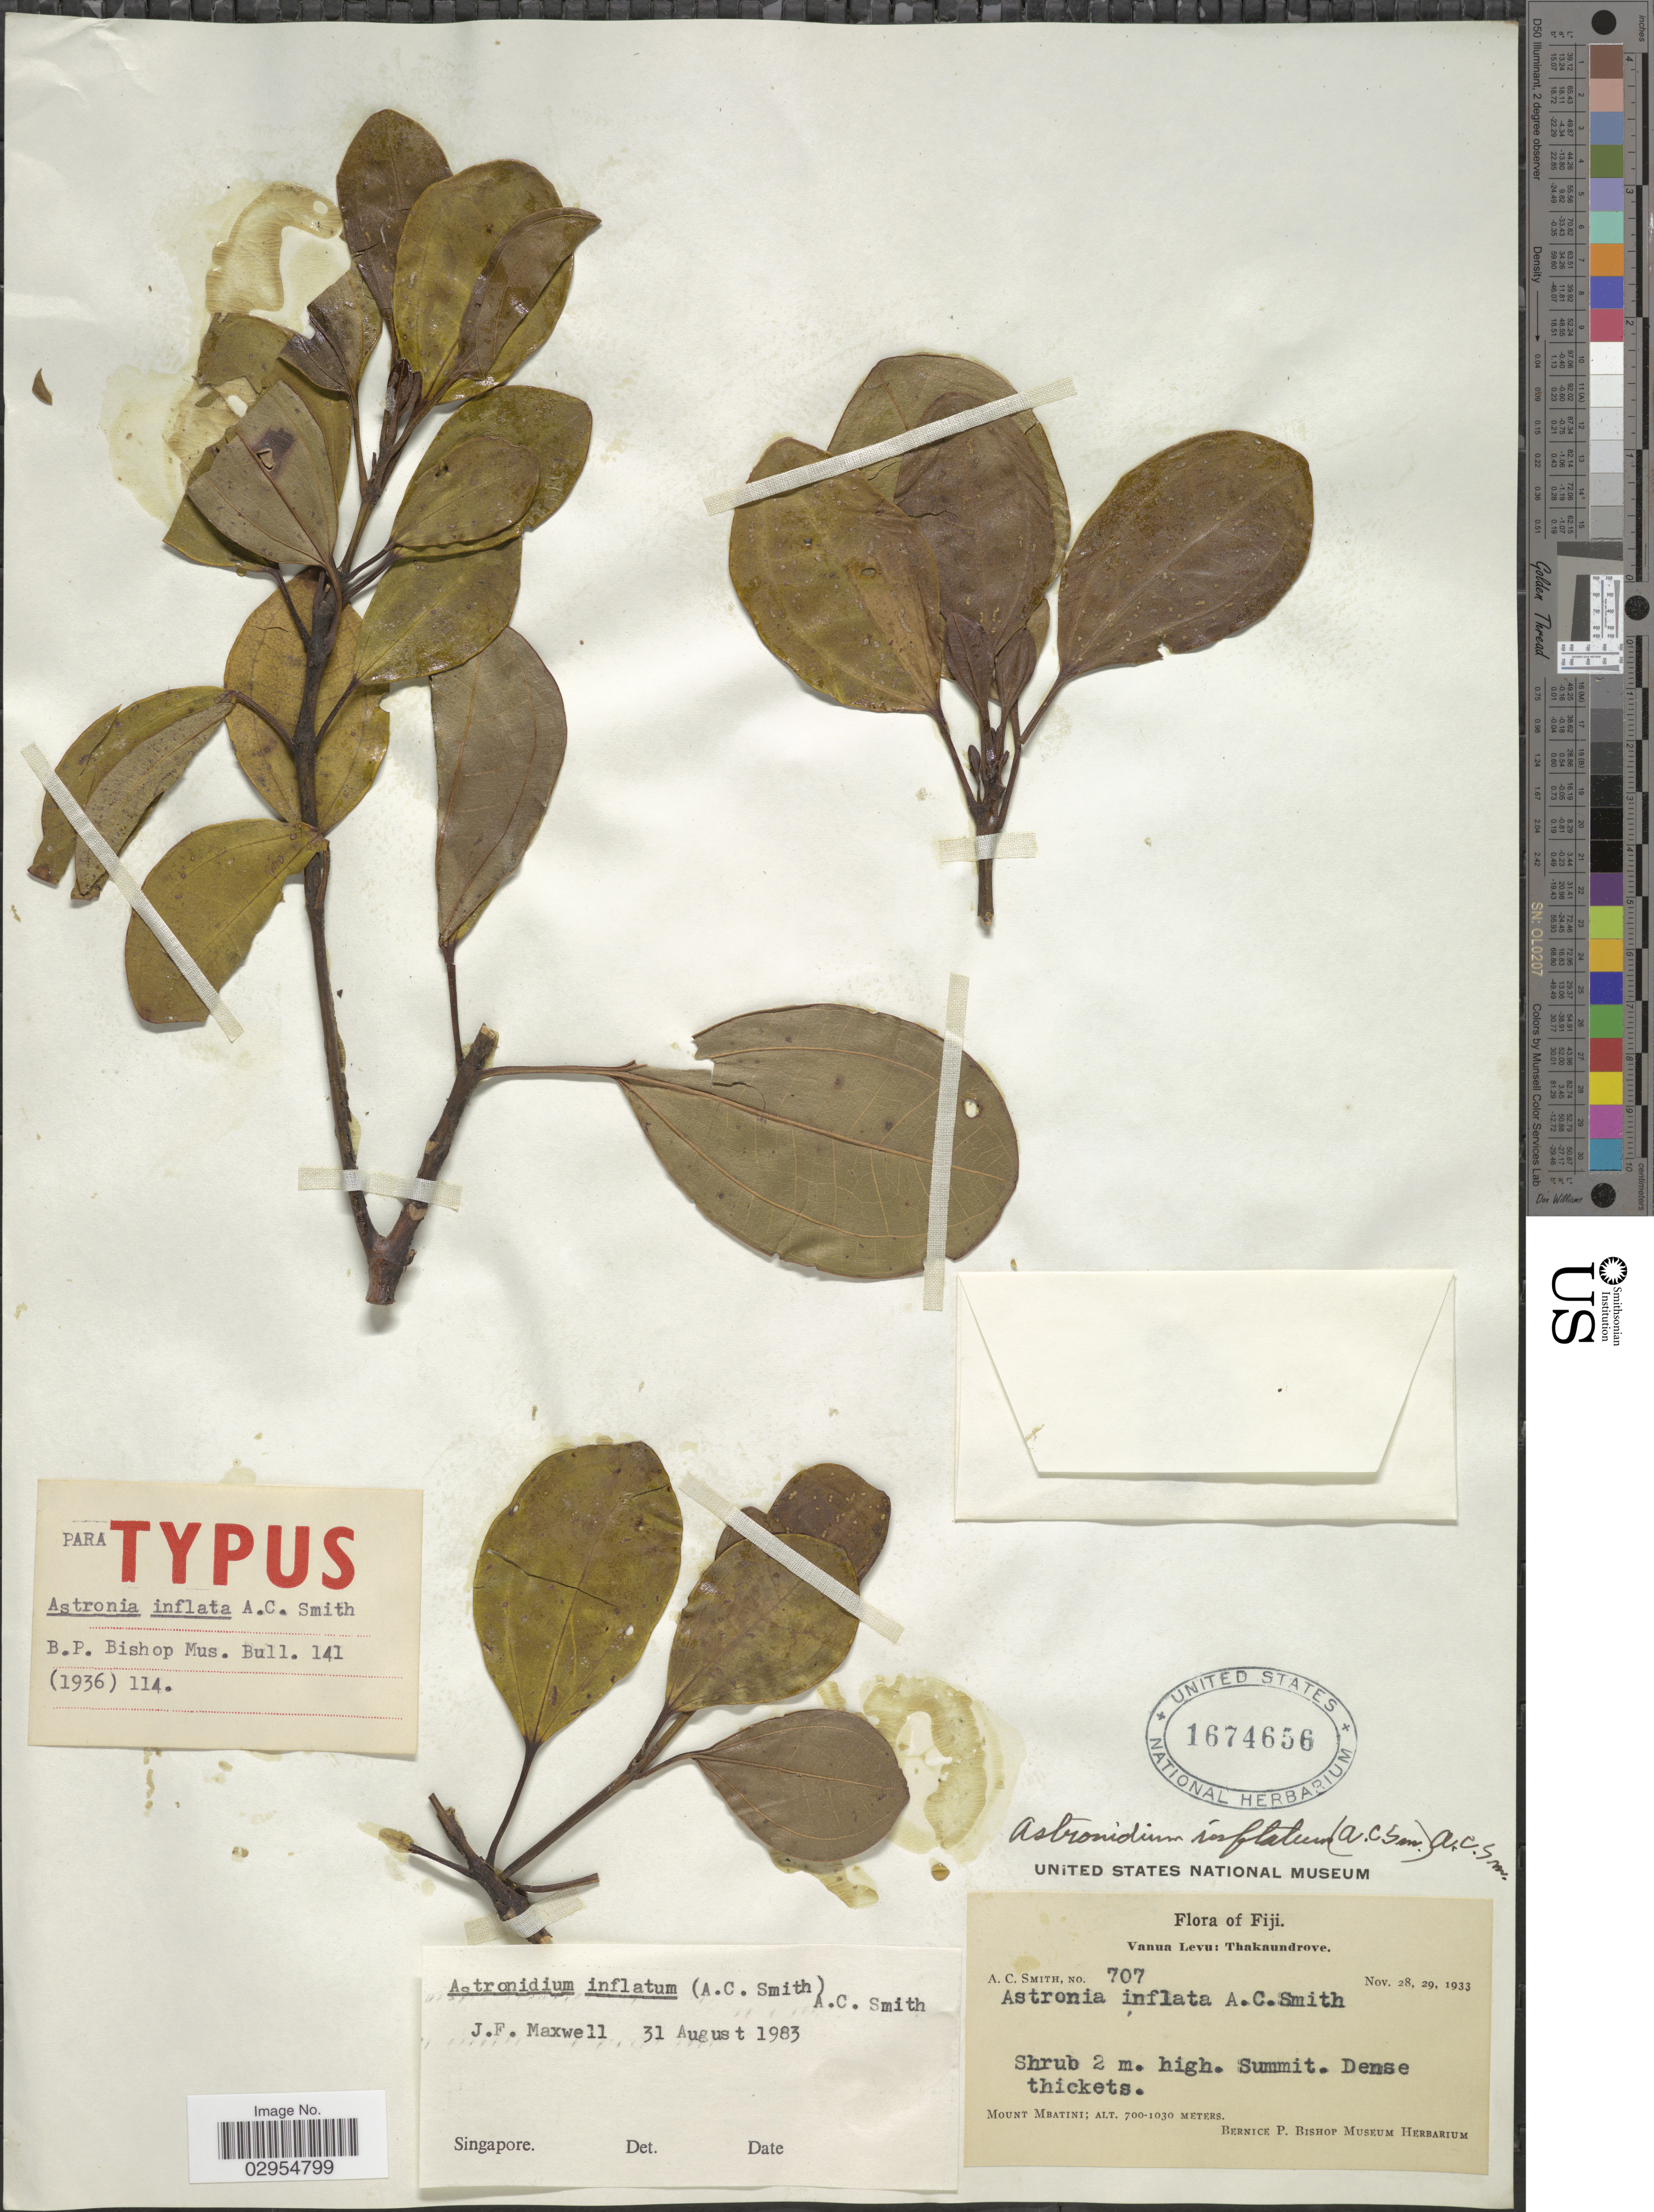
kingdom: Plantae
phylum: Tracheophyta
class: Magnoliopsida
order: Myrtales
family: Melastomataceae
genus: Astronidium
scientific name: Astronidium inflatum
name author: (A.C. Sm.) A.C. Sm.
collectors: A. C. Smith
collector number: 707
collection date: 1933-11-28/1933-11-29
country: Fiji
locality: Vanua Levu: Thakaundrove. Mount Mbatini.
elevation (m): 700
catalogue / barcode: US 1674656